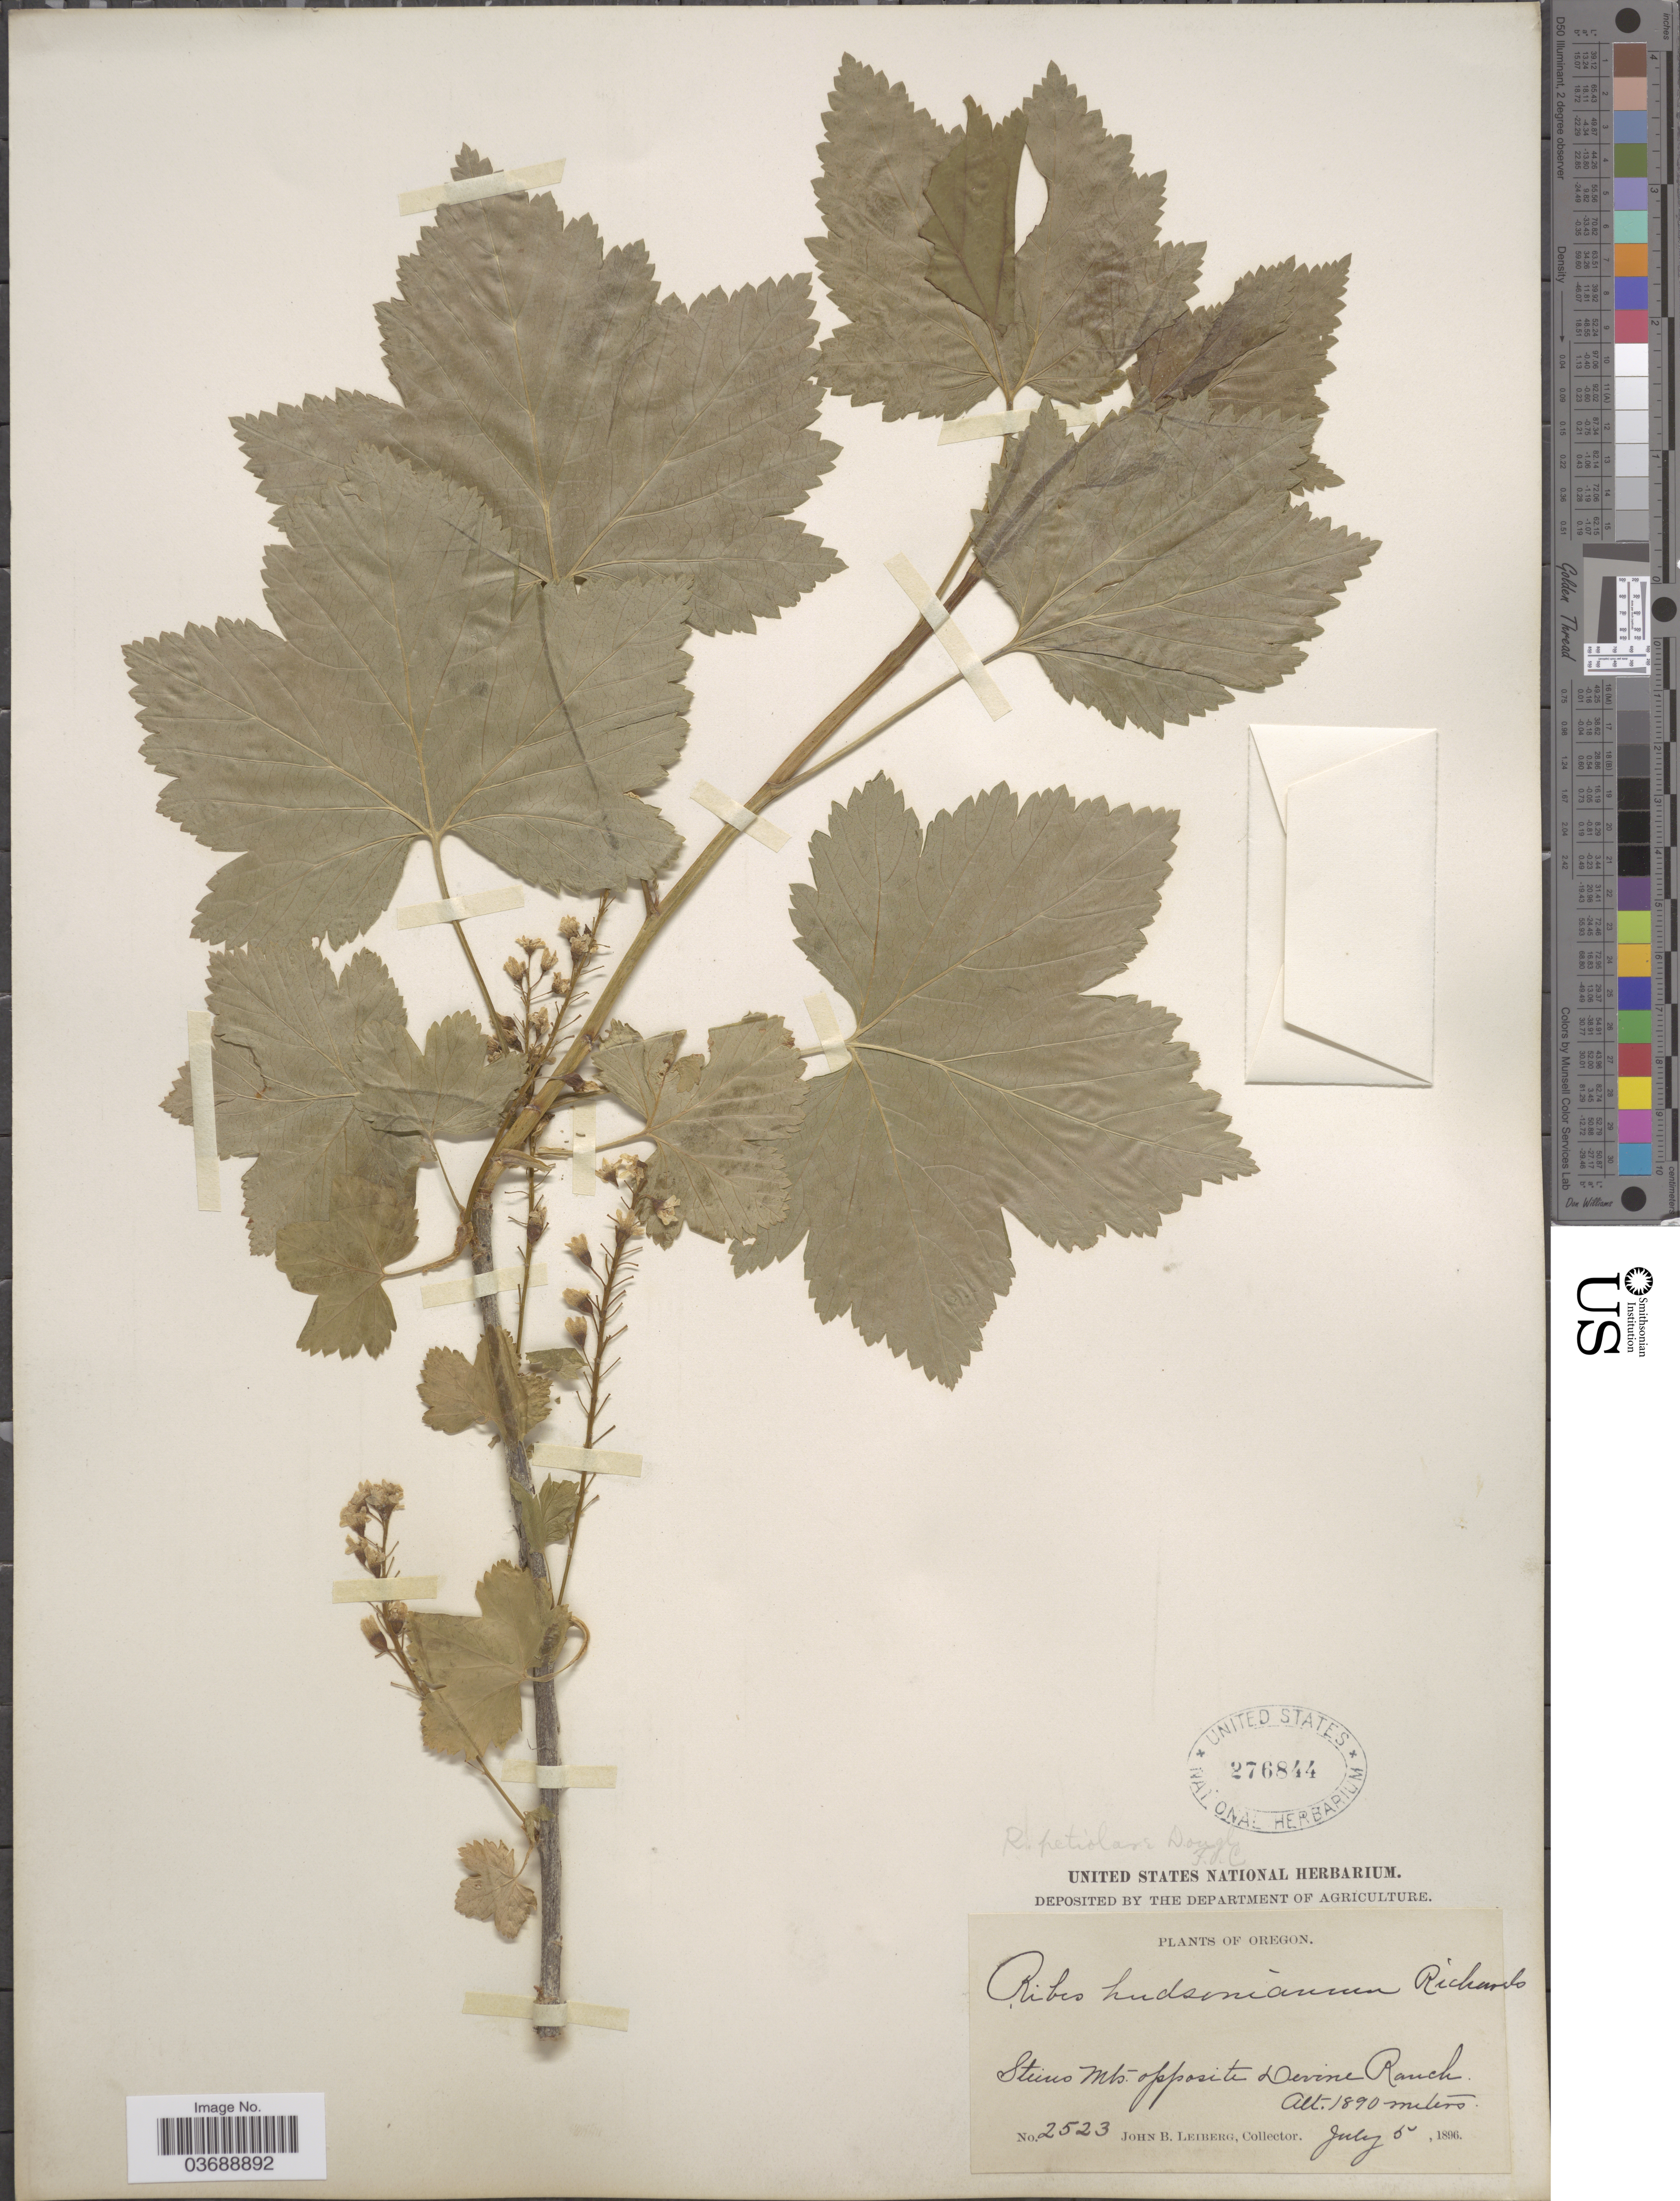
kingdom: Plantae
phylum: Tracheophyta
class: Magnoliopsida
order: Saxifragales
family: Grossulariaceae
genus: Ribes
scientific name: Ribes petiolare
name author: Douglas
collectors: J. B. Leiberg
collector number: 2523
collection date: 1896-07-05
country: United States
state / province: Oregon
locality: Steins Mts. opposite Devine Ranch.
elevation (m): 1890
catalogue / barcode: US 276844